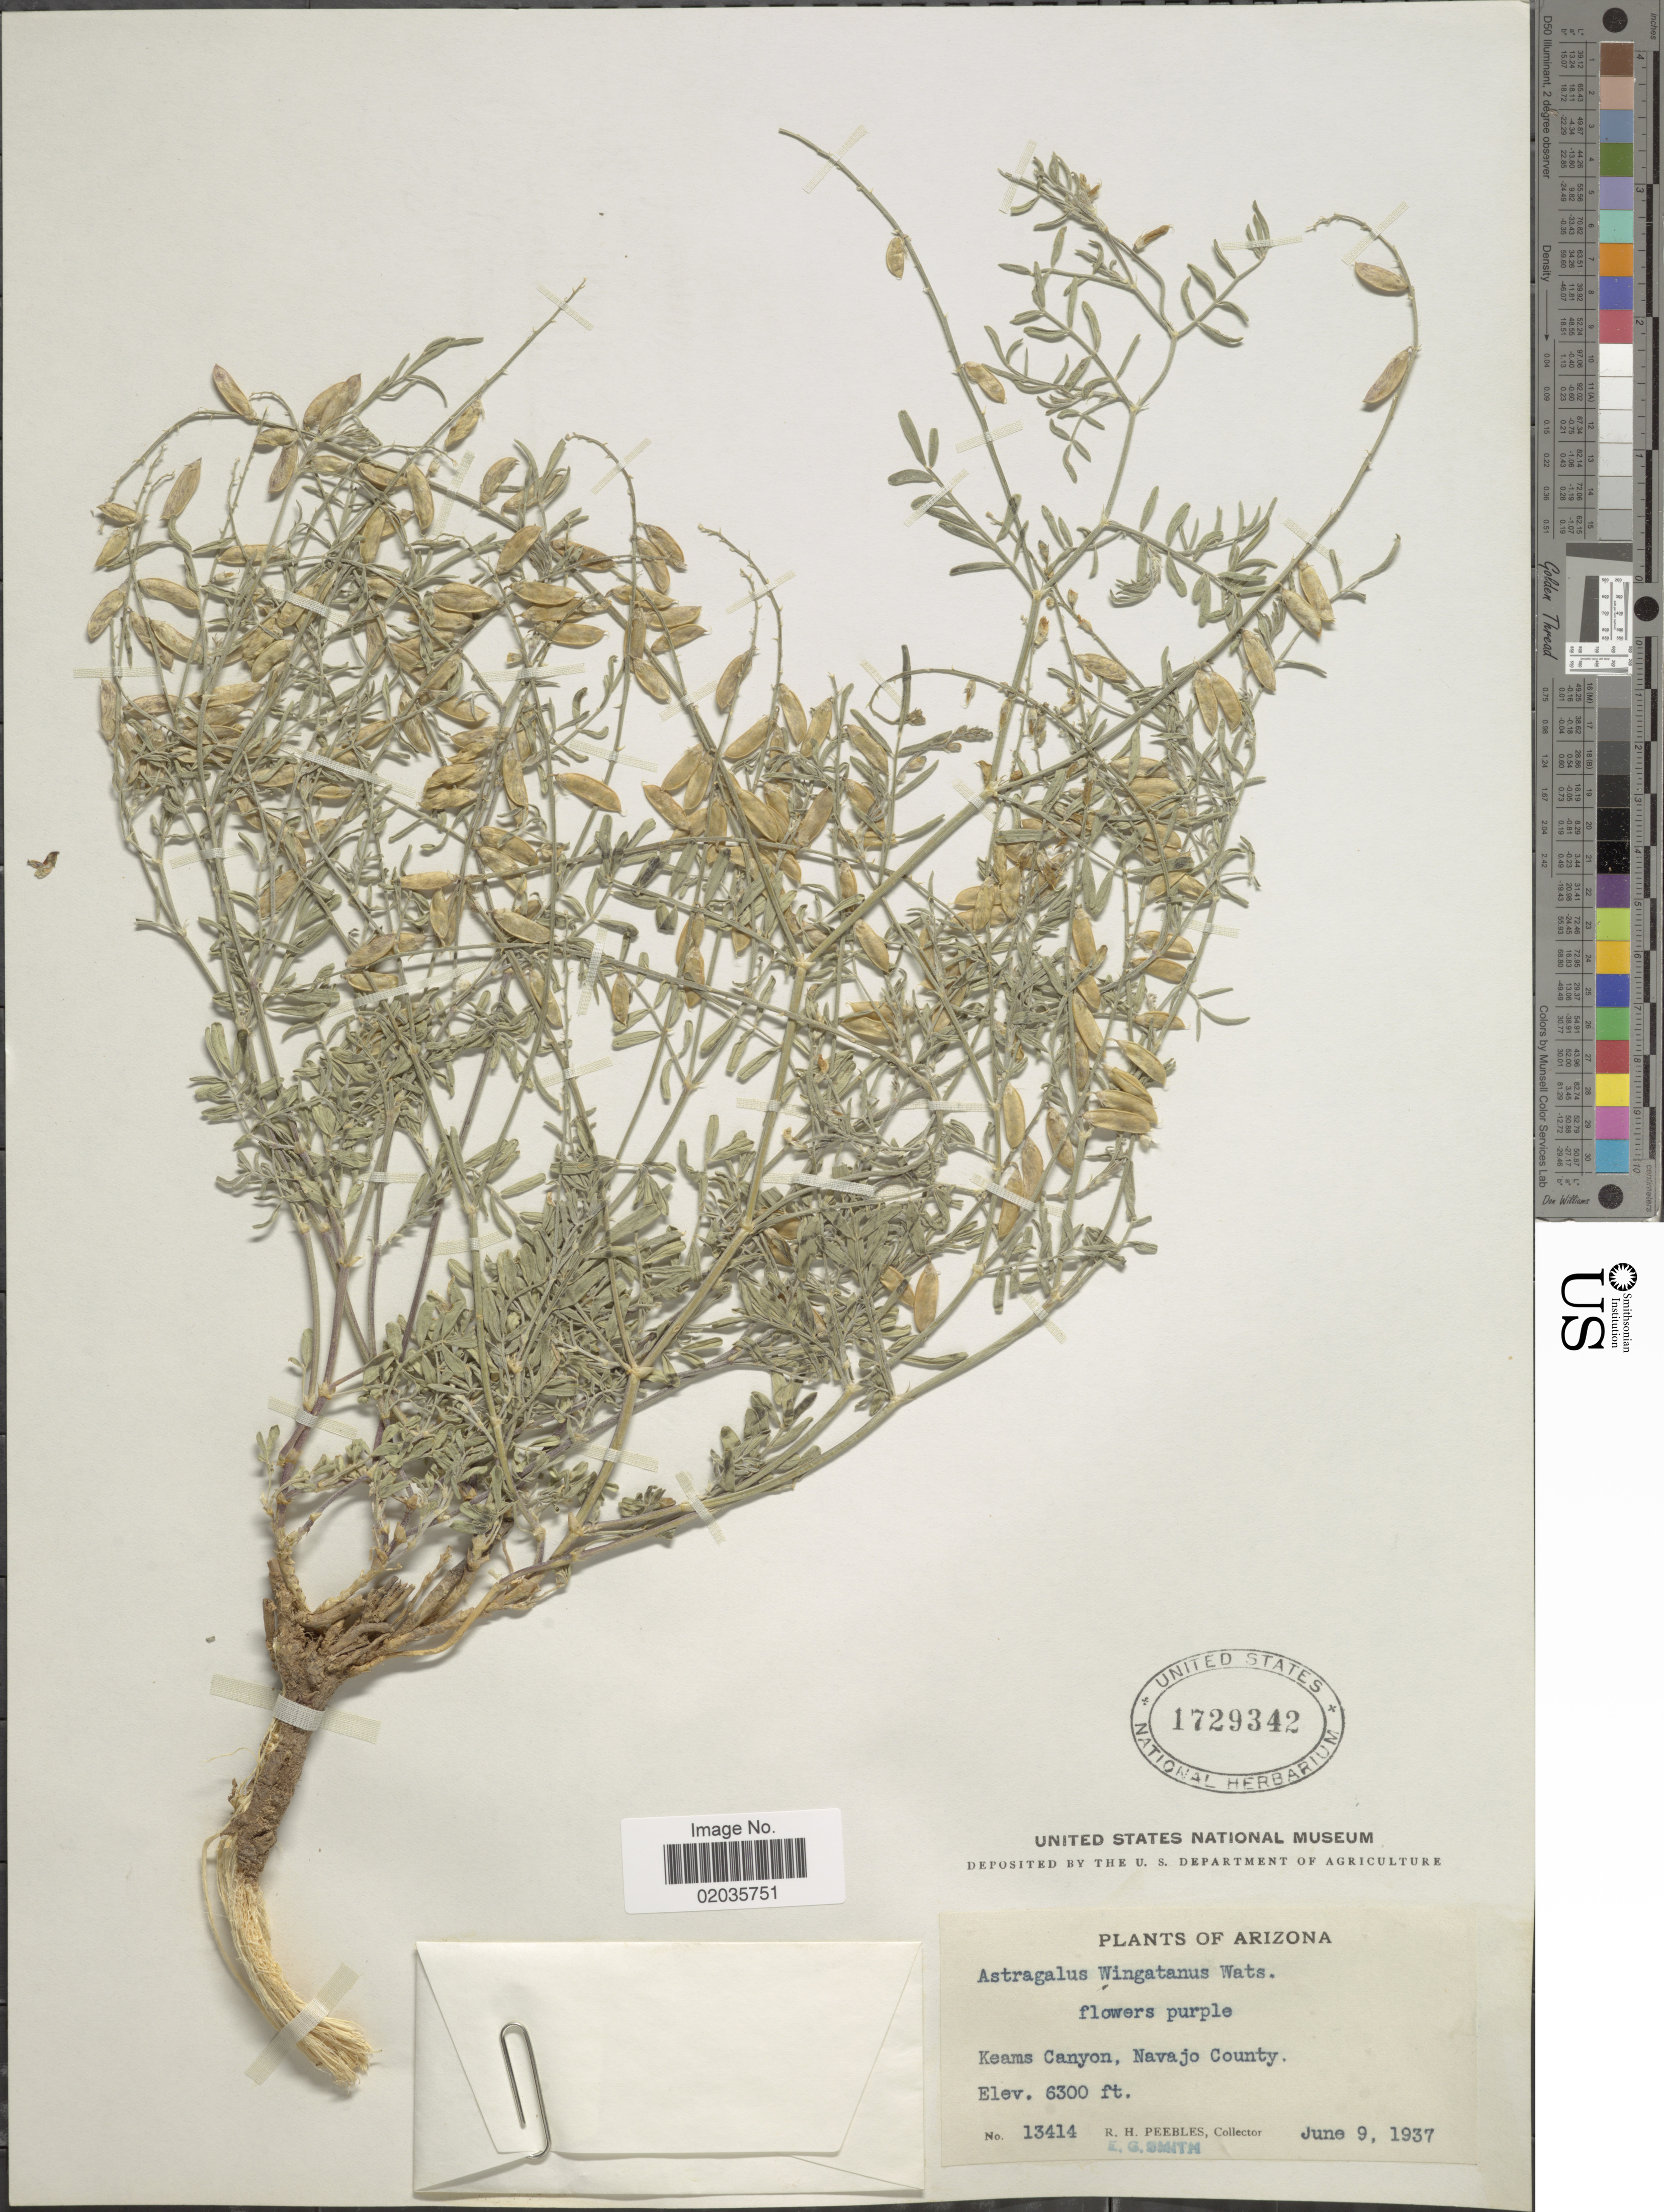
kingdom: Plantae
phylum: Tracheophyta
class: Magnoliopsida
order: Fabales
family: Fabaceae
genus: Astragalus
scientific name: Astragalus wingatanus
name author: S. Watson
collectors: R. H. Peebles & E. G. Smith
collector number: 13414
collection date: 1937-06-09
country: United States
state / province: Arizona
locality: Keams Canyon, Navajo County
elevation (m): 1920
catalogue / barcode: US 1729342